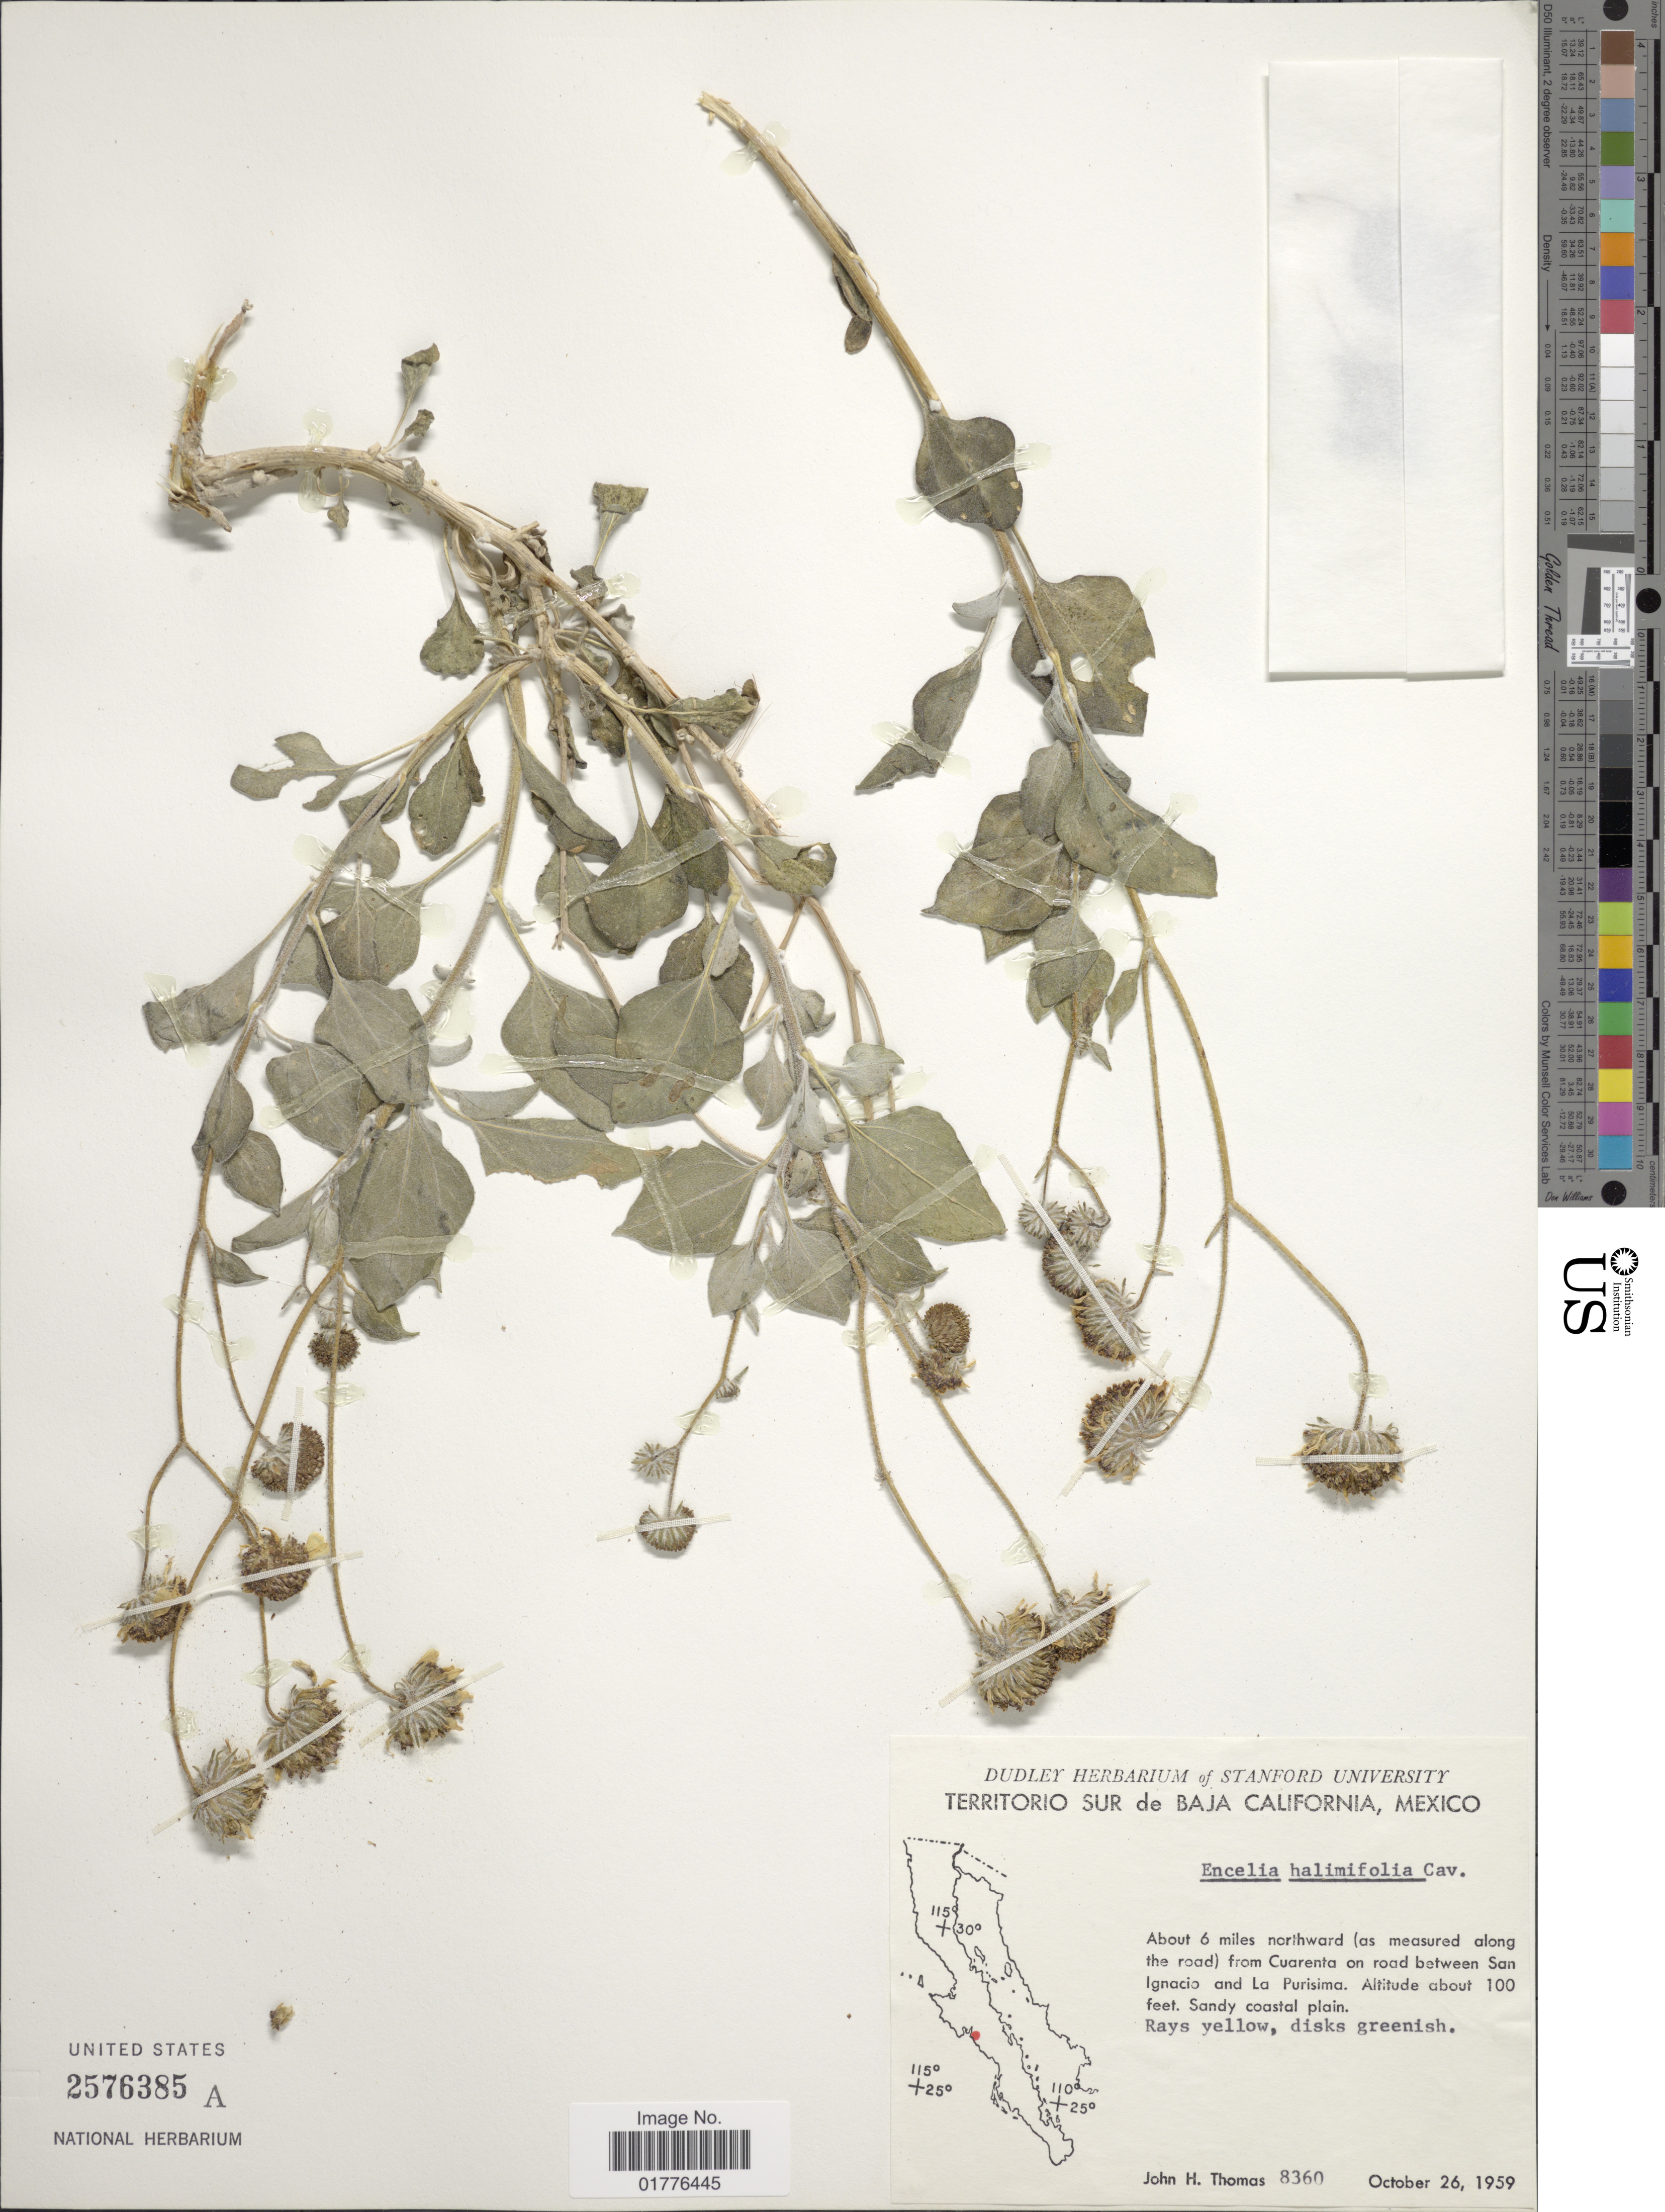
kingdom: Plantae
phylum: Tracheophyta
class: Magnoliopsida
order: Asterales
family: Asteraceae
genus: Encelia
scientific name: Encelia halimifolia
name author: Cav.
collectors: J. H. Thomas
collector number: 8360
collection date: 1959-10-26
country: Mexico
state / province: Baja California Sur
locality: About 6 miles northward (as measured along the road) from Cuarenta on road between San Ignacio and La Purisima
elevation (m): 30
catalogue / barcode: US 2576385A